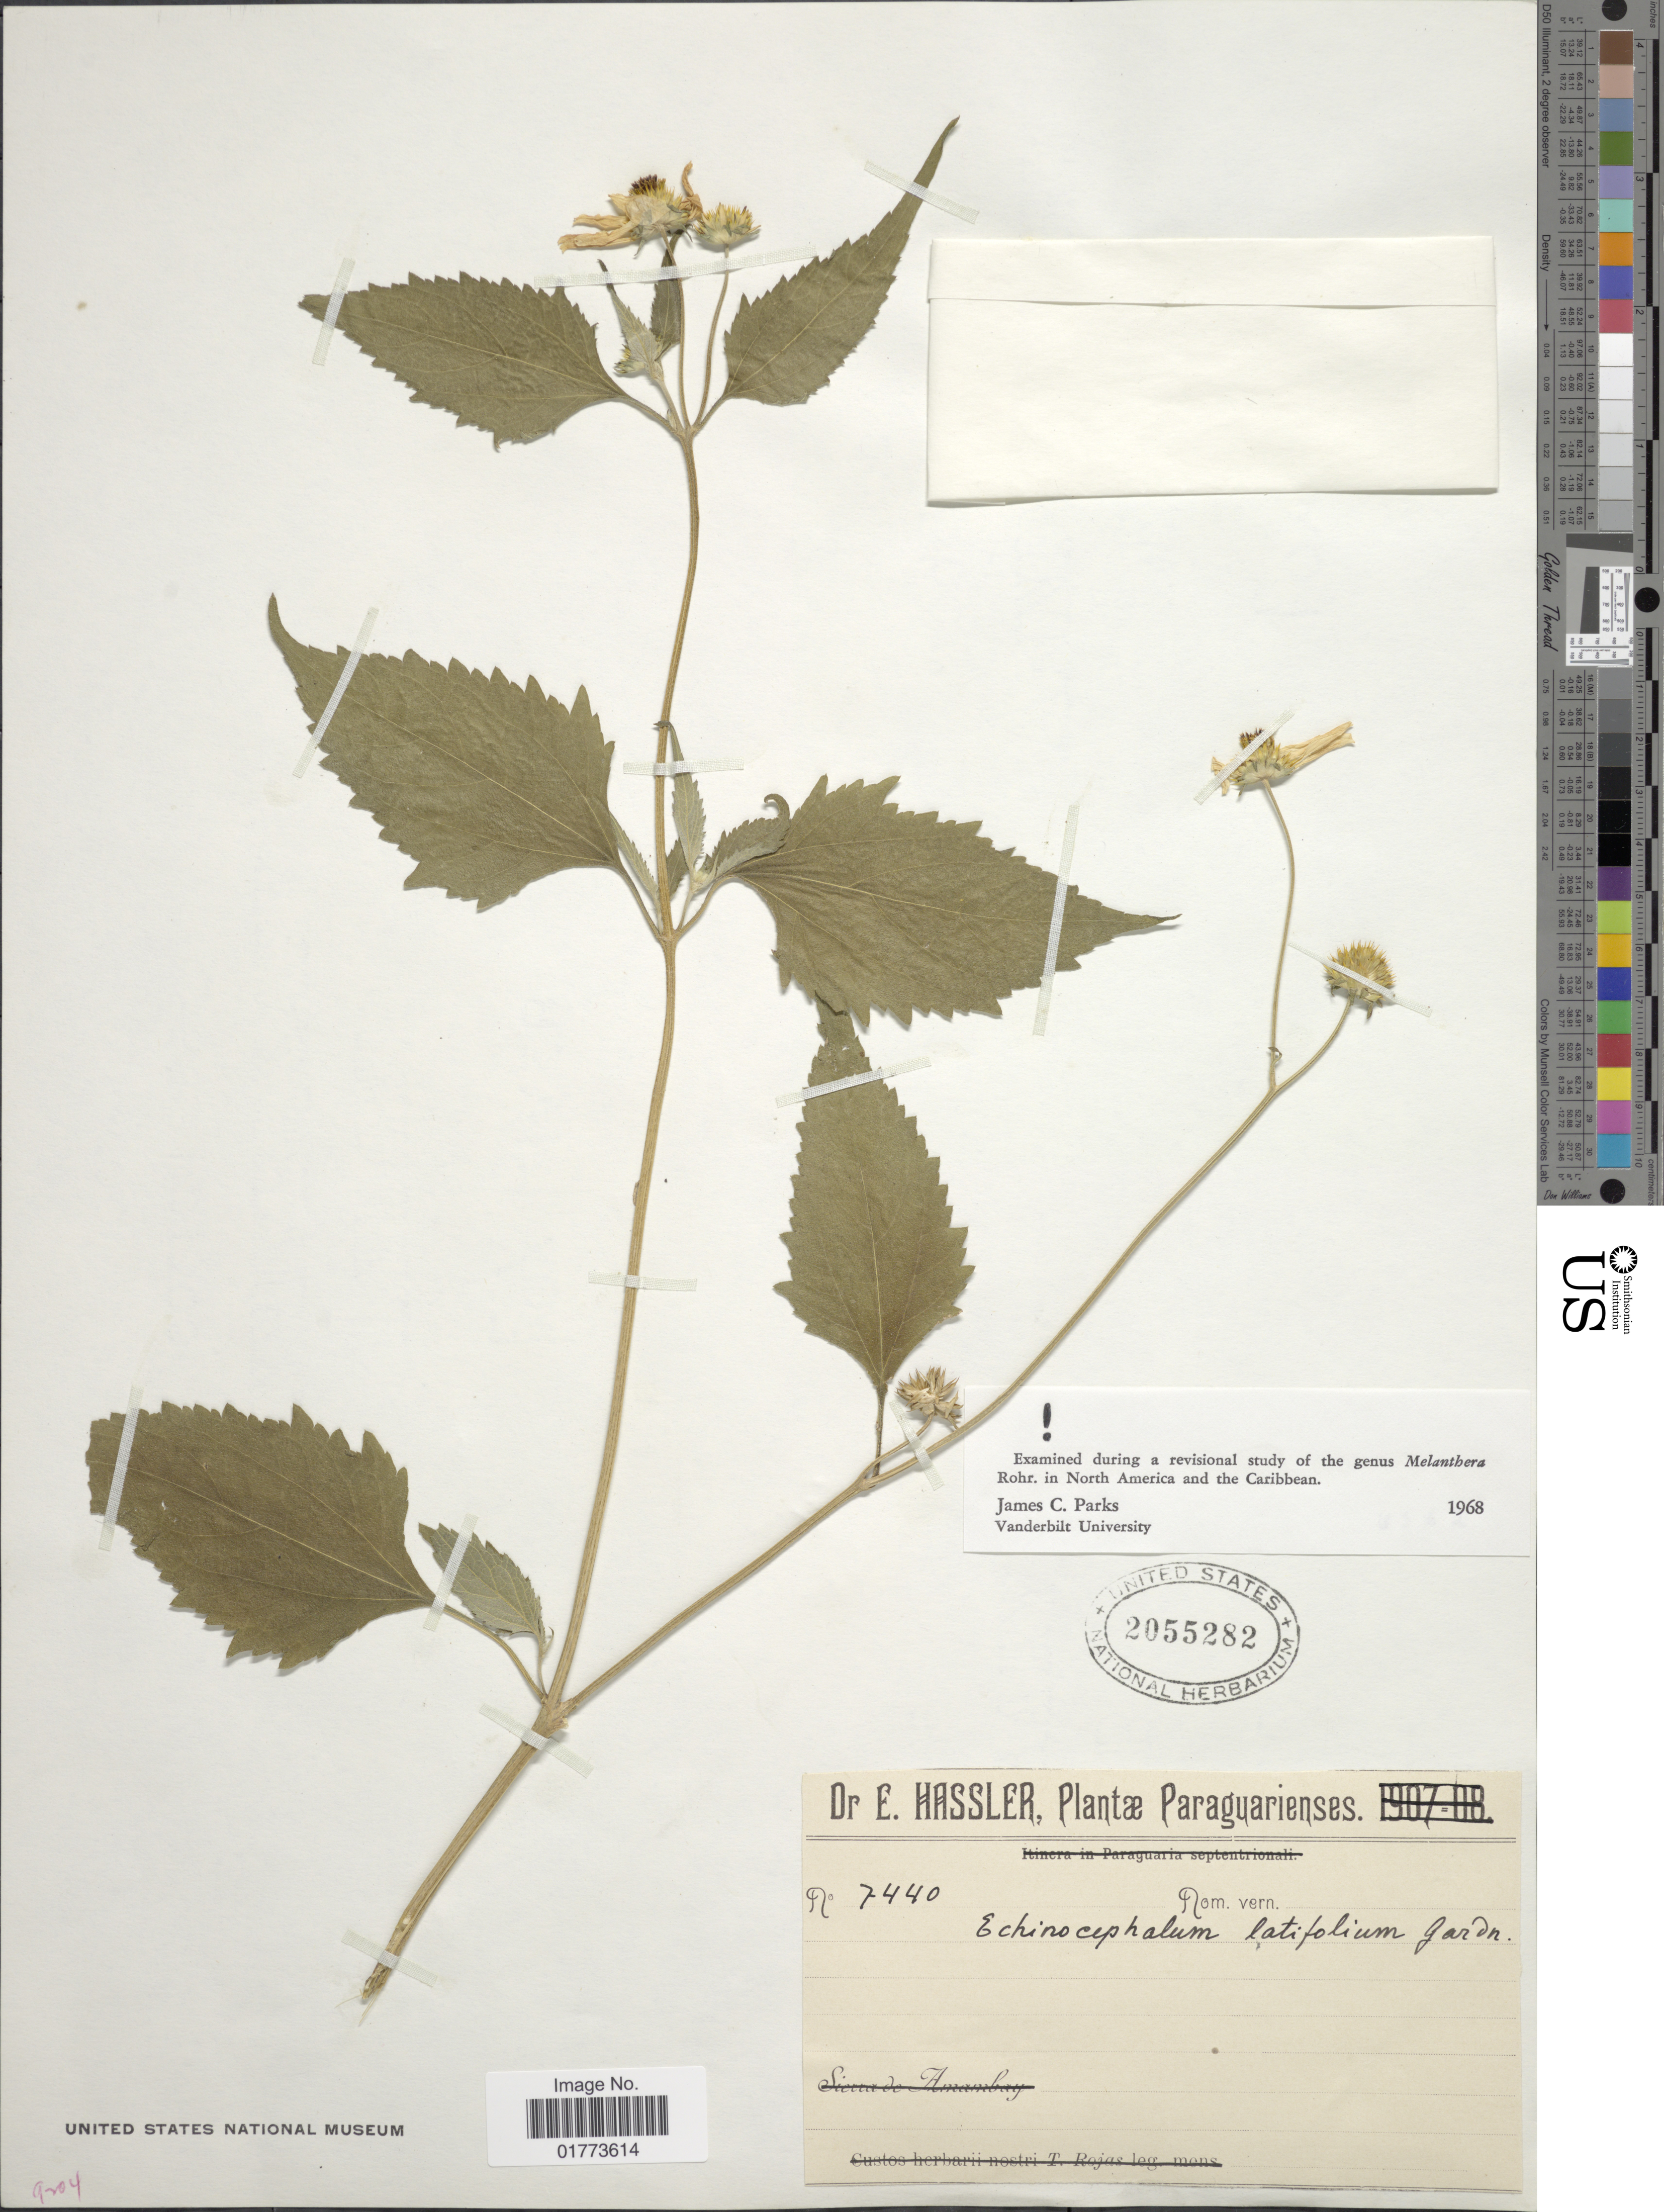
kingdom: Plantae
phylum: Tracheophyta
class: Magnoliopsida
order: Asterales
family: Asteraceae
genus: Melanthera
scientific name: Melanthera latifolia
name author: (Gardner)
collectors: E. Hassler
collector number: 7440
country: Paraguay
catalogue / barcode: US 2055282